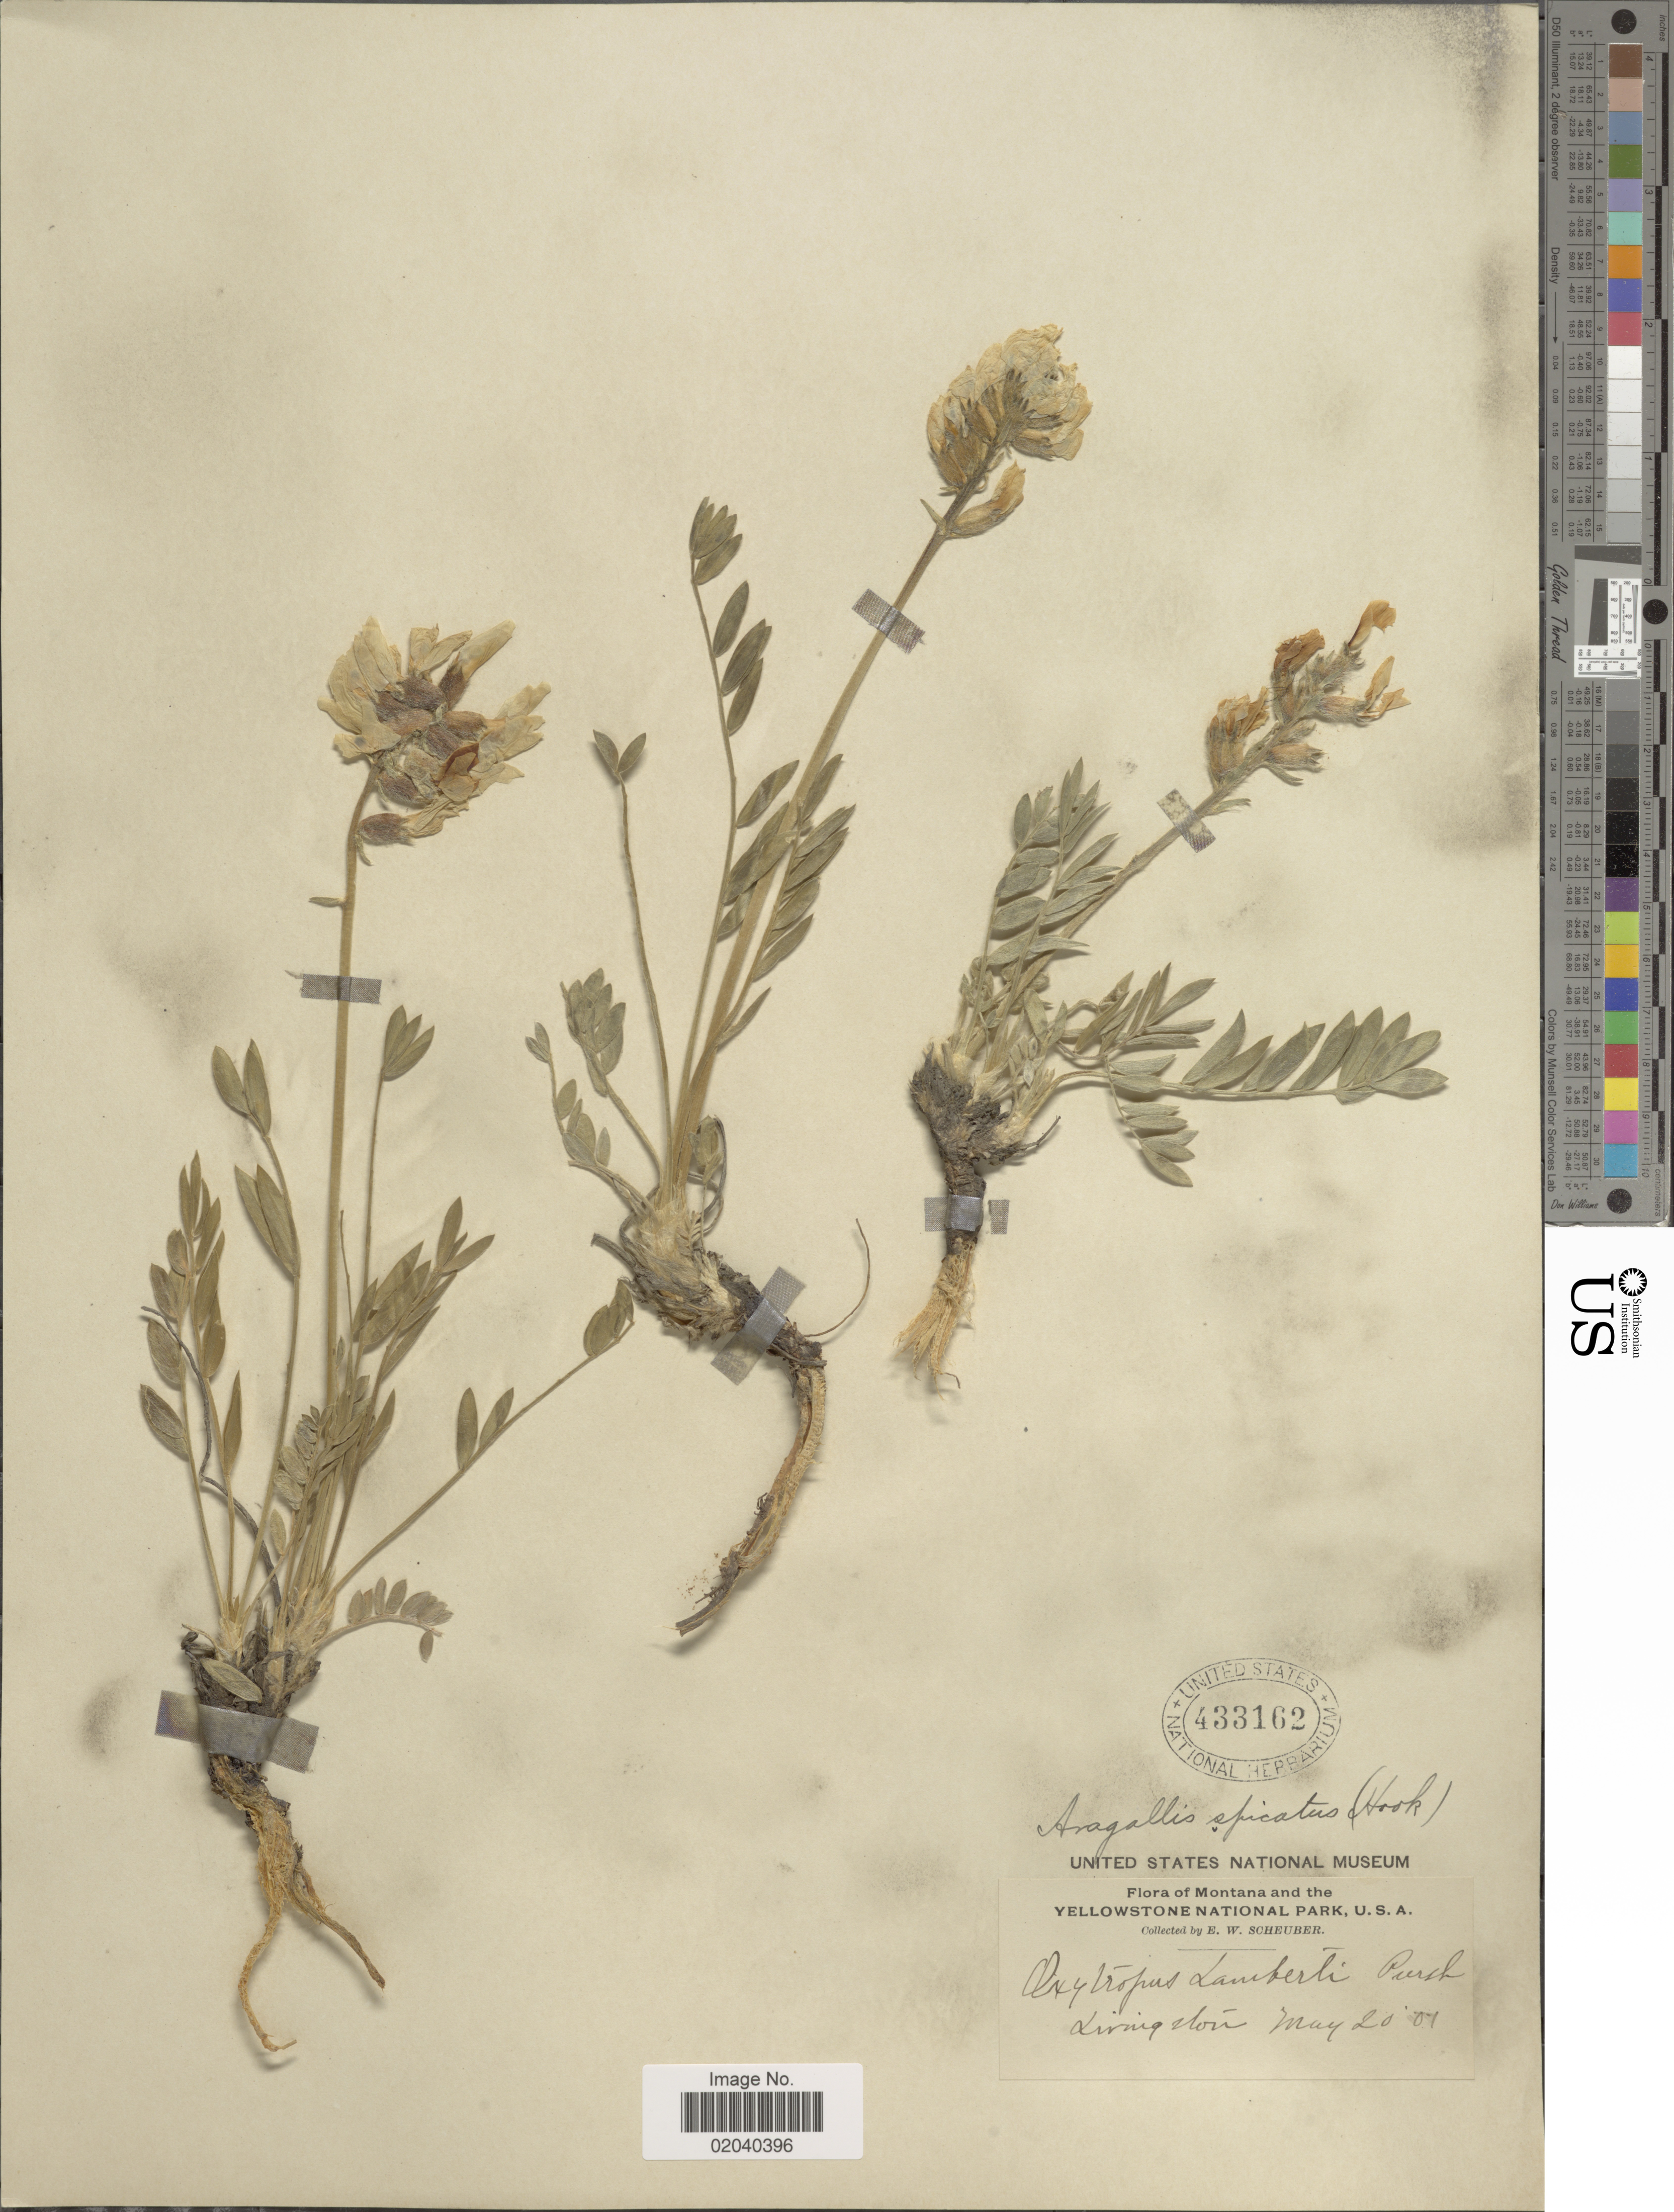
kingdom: Plantae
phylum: Tracheophyta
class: Magnoliopsida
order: Fabales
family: Fabaceae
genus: Oxytropis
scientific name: Oxytropis sericea var. spicata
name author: (Hook.) Barneby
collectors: E. Scheuber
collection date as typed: Transcribed d/m/y: 20/5/7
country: United States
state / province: Montana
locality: Montana and the Yellowstone National Park, U.S.A. Livingston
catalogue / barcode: US 433162